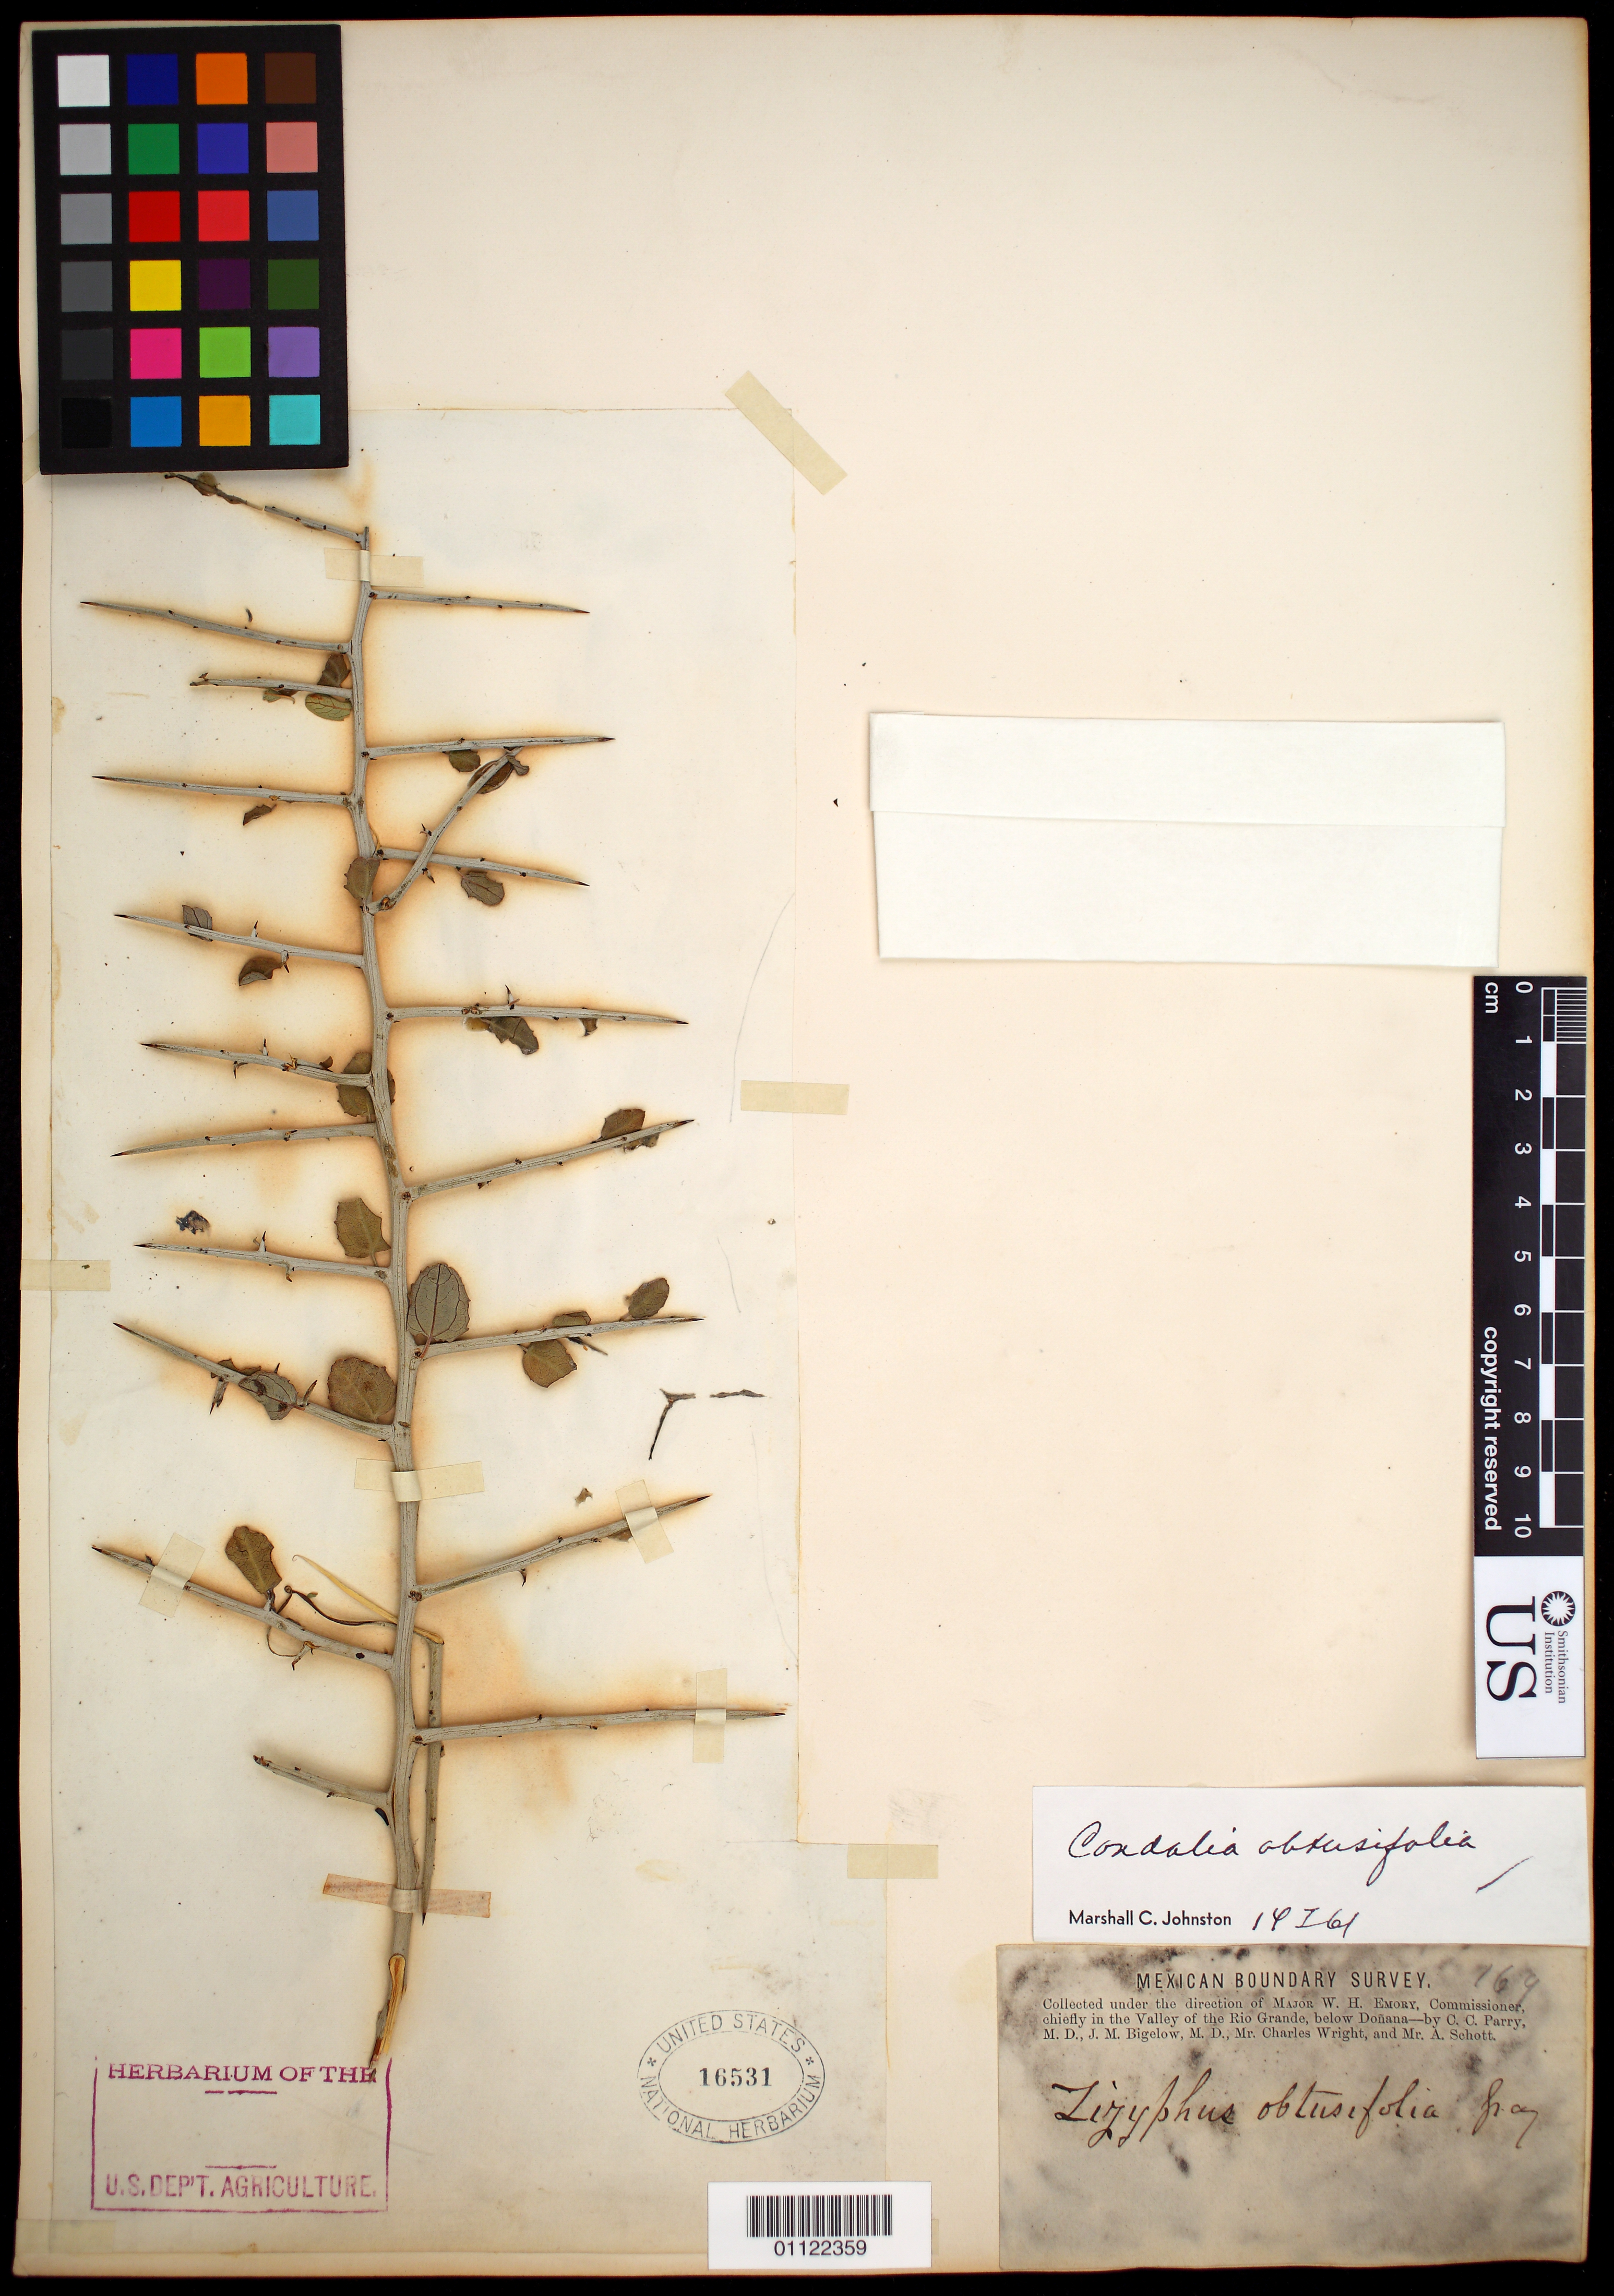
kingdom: Plantae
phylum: Tracheophyta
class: Magnoliopsida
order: Rosales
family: Rhamnaceae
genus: Sarcomphalus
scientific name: Sarcomphalus obtusifolius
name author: (Hook. ex Torr. & A. Gray) Hauenschild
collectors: C. C. Parry, J. M. Bigelow, C. Wright & A. C. V. Schott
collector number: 172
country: Mexico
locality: Valley of the Rio Grande, below Doñana.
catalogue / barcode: US 16543